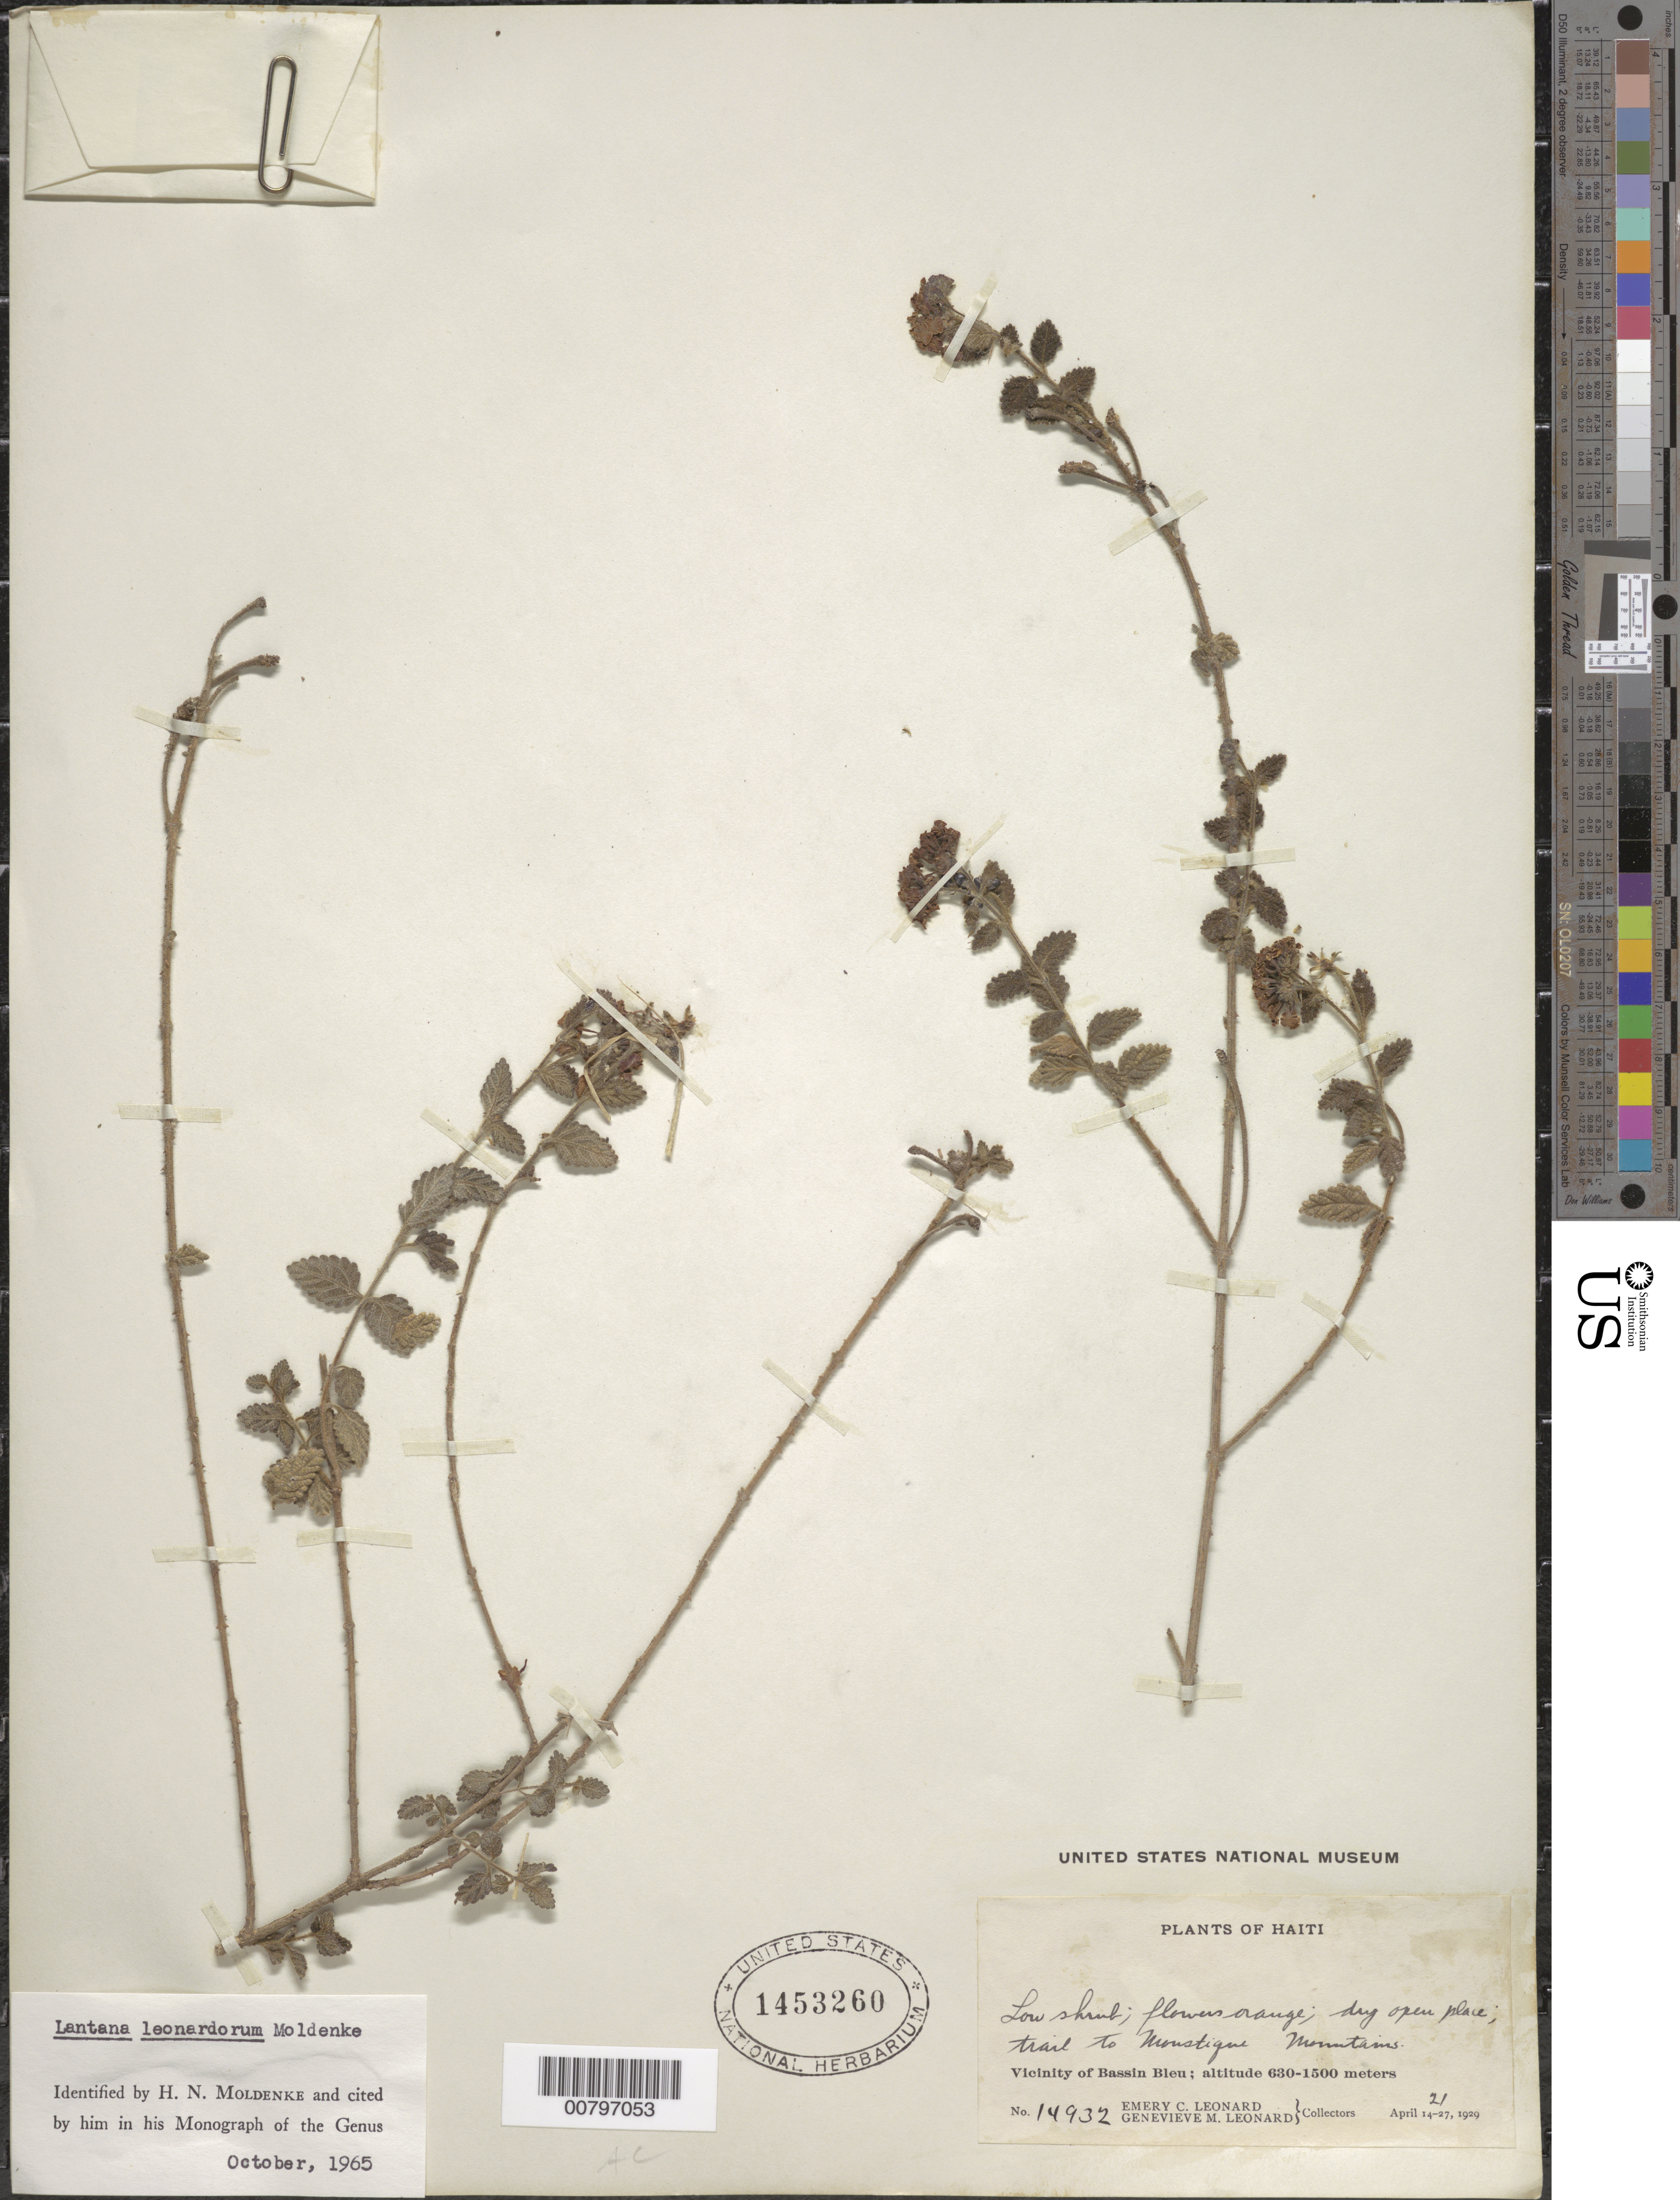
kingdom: Plantae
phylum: Tracheophyta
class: Magnoliopsida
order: Lamiales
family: Verbenaceae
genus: Lantana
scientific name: Lantana leonardorum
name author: Moldenke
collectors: E. C. Leonard & G. M. Leonard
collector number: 14932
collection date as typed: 21 Apr 1929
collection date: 1929-04-21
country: Haiti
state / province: Nord-Ouest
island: Hispaniola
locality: Vicinity of Bassin Bleu, trail to Mousitque Mountains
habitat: Dry open place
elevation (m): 630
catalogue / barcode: US 1453260